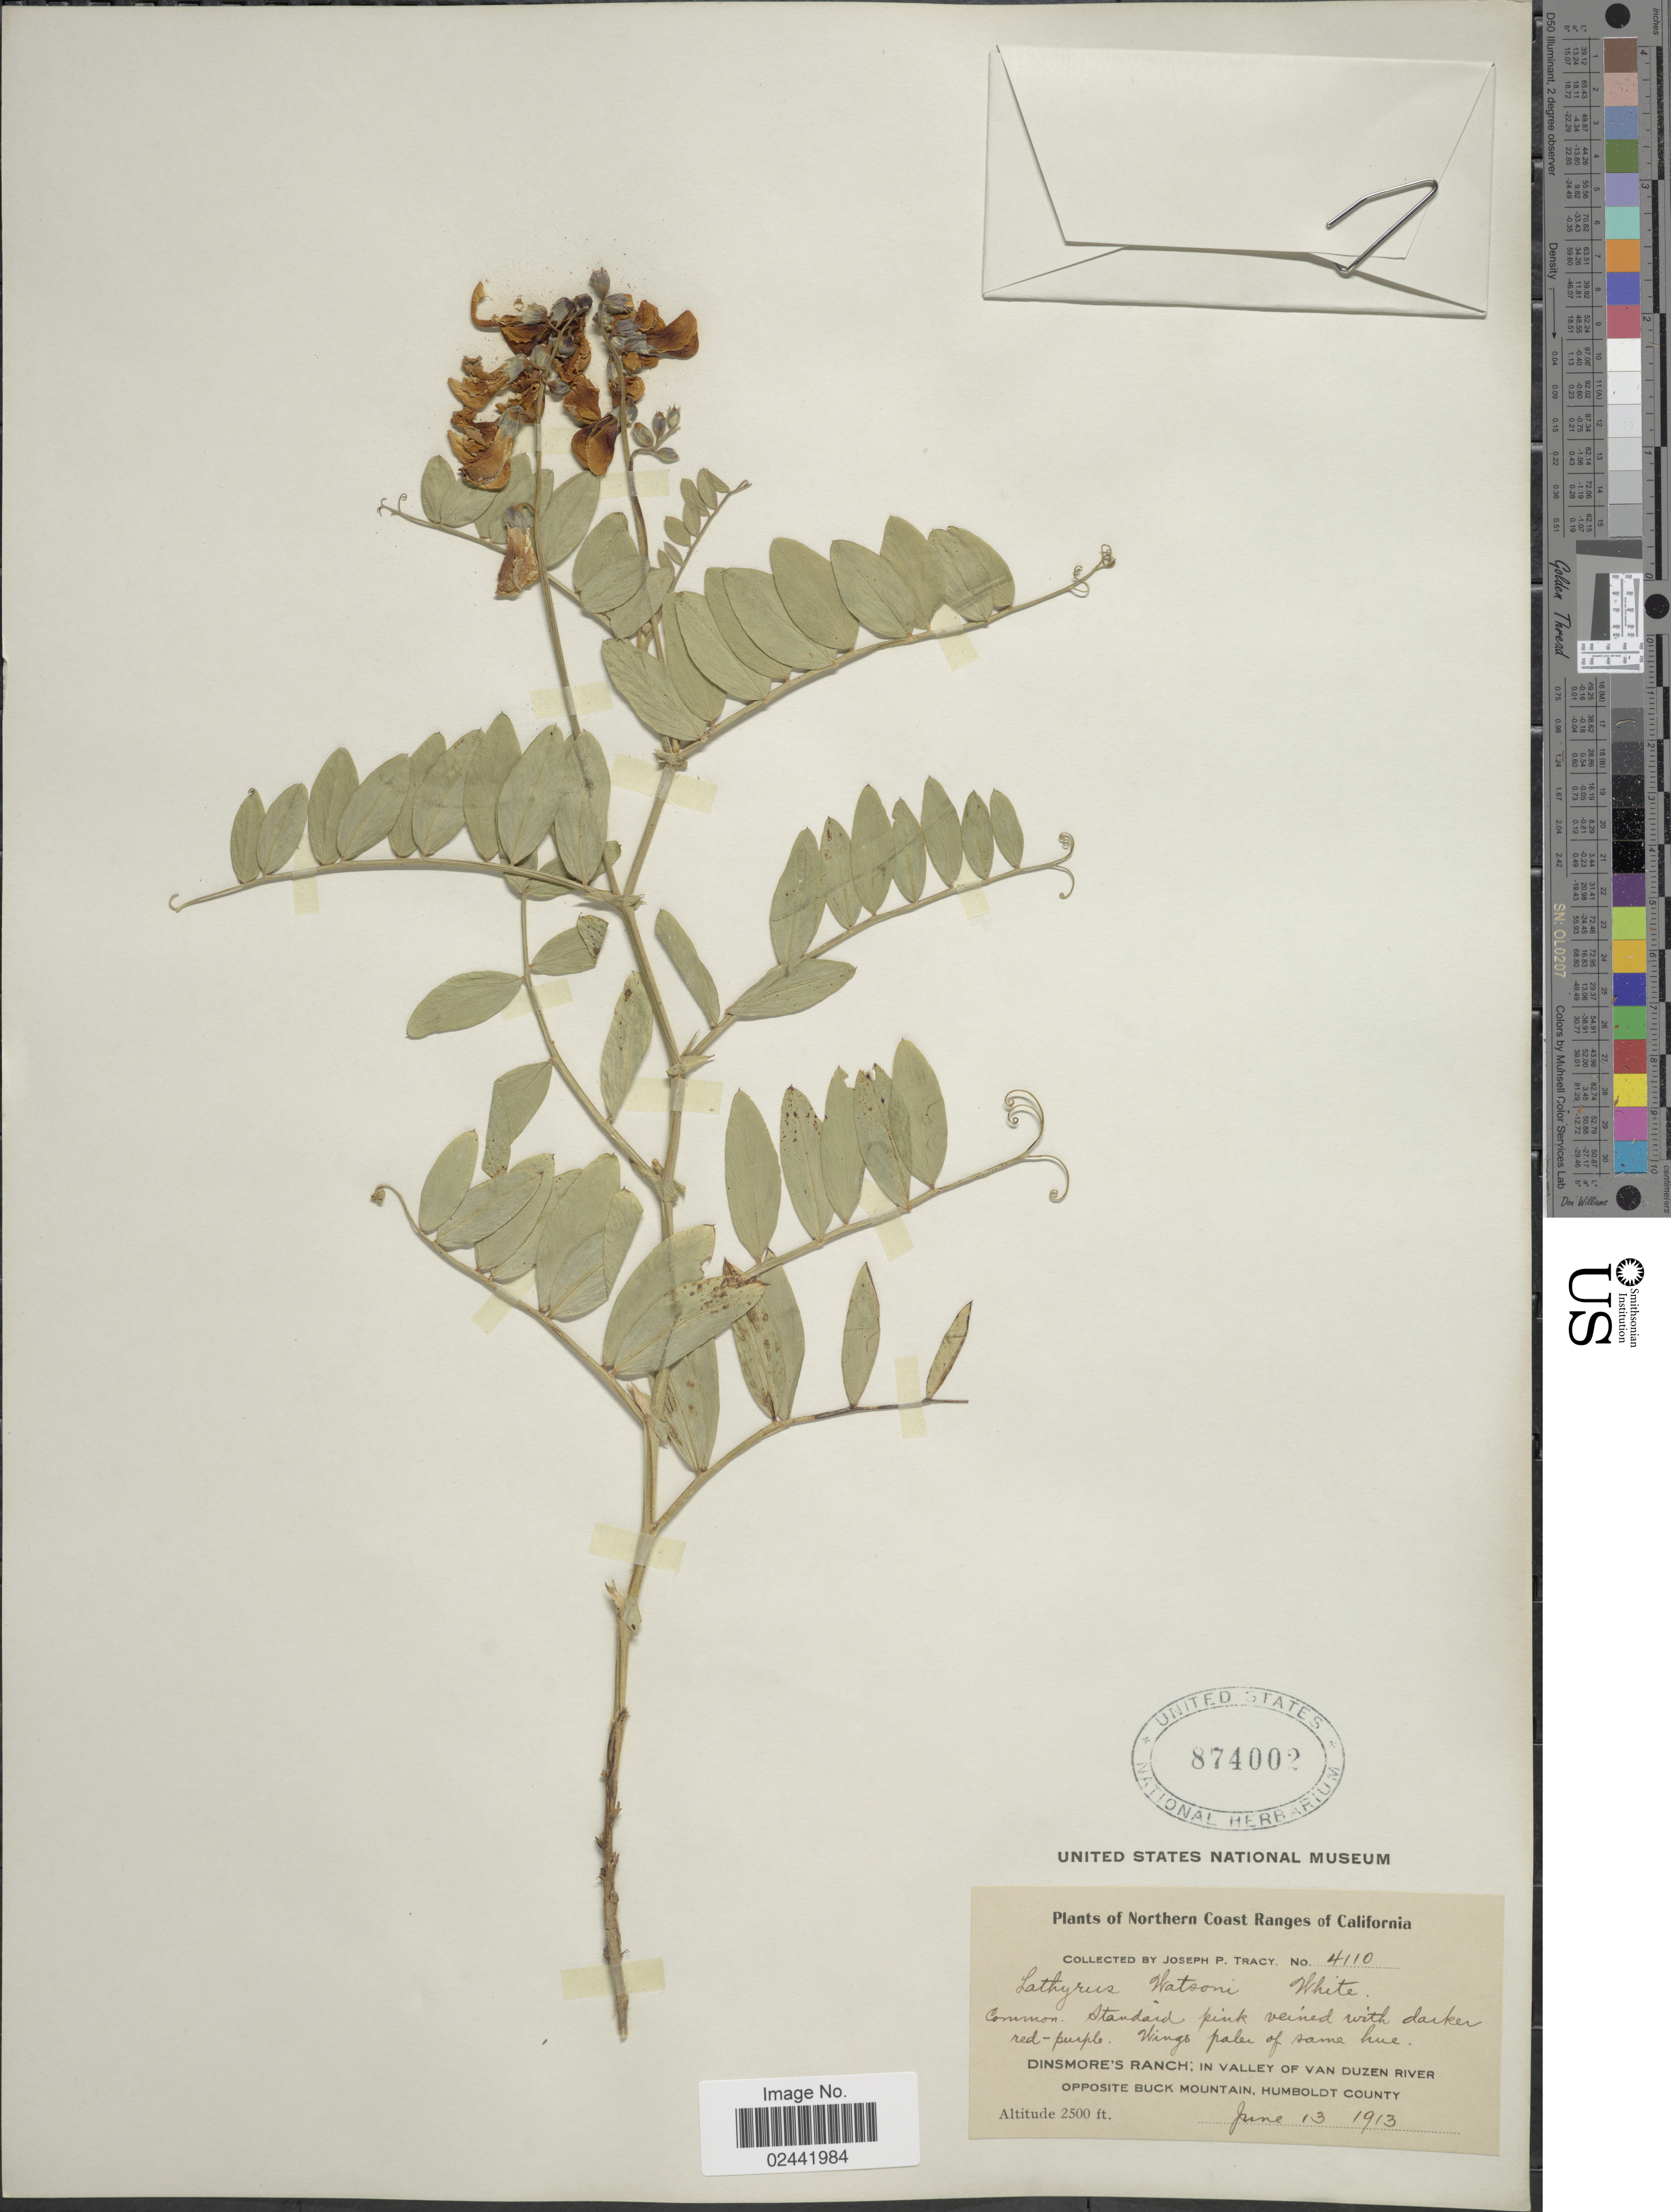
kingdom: Plantae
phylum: Tracheophyta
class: Magnoliopsida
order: Fabales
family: Fabaceae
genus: Lathyrus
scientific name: Lathyrus watsonii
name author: T.G. White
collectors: J. Tracy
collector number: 4110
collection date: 1913-06-13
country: United States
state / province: California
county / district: Humboldt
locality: Northern Coast Ranges of California, Dinsmore's Ranch; in valley of Van Duzen River opposite Buck Mountain, Humboldt County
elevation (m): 762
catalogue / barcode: US 874002